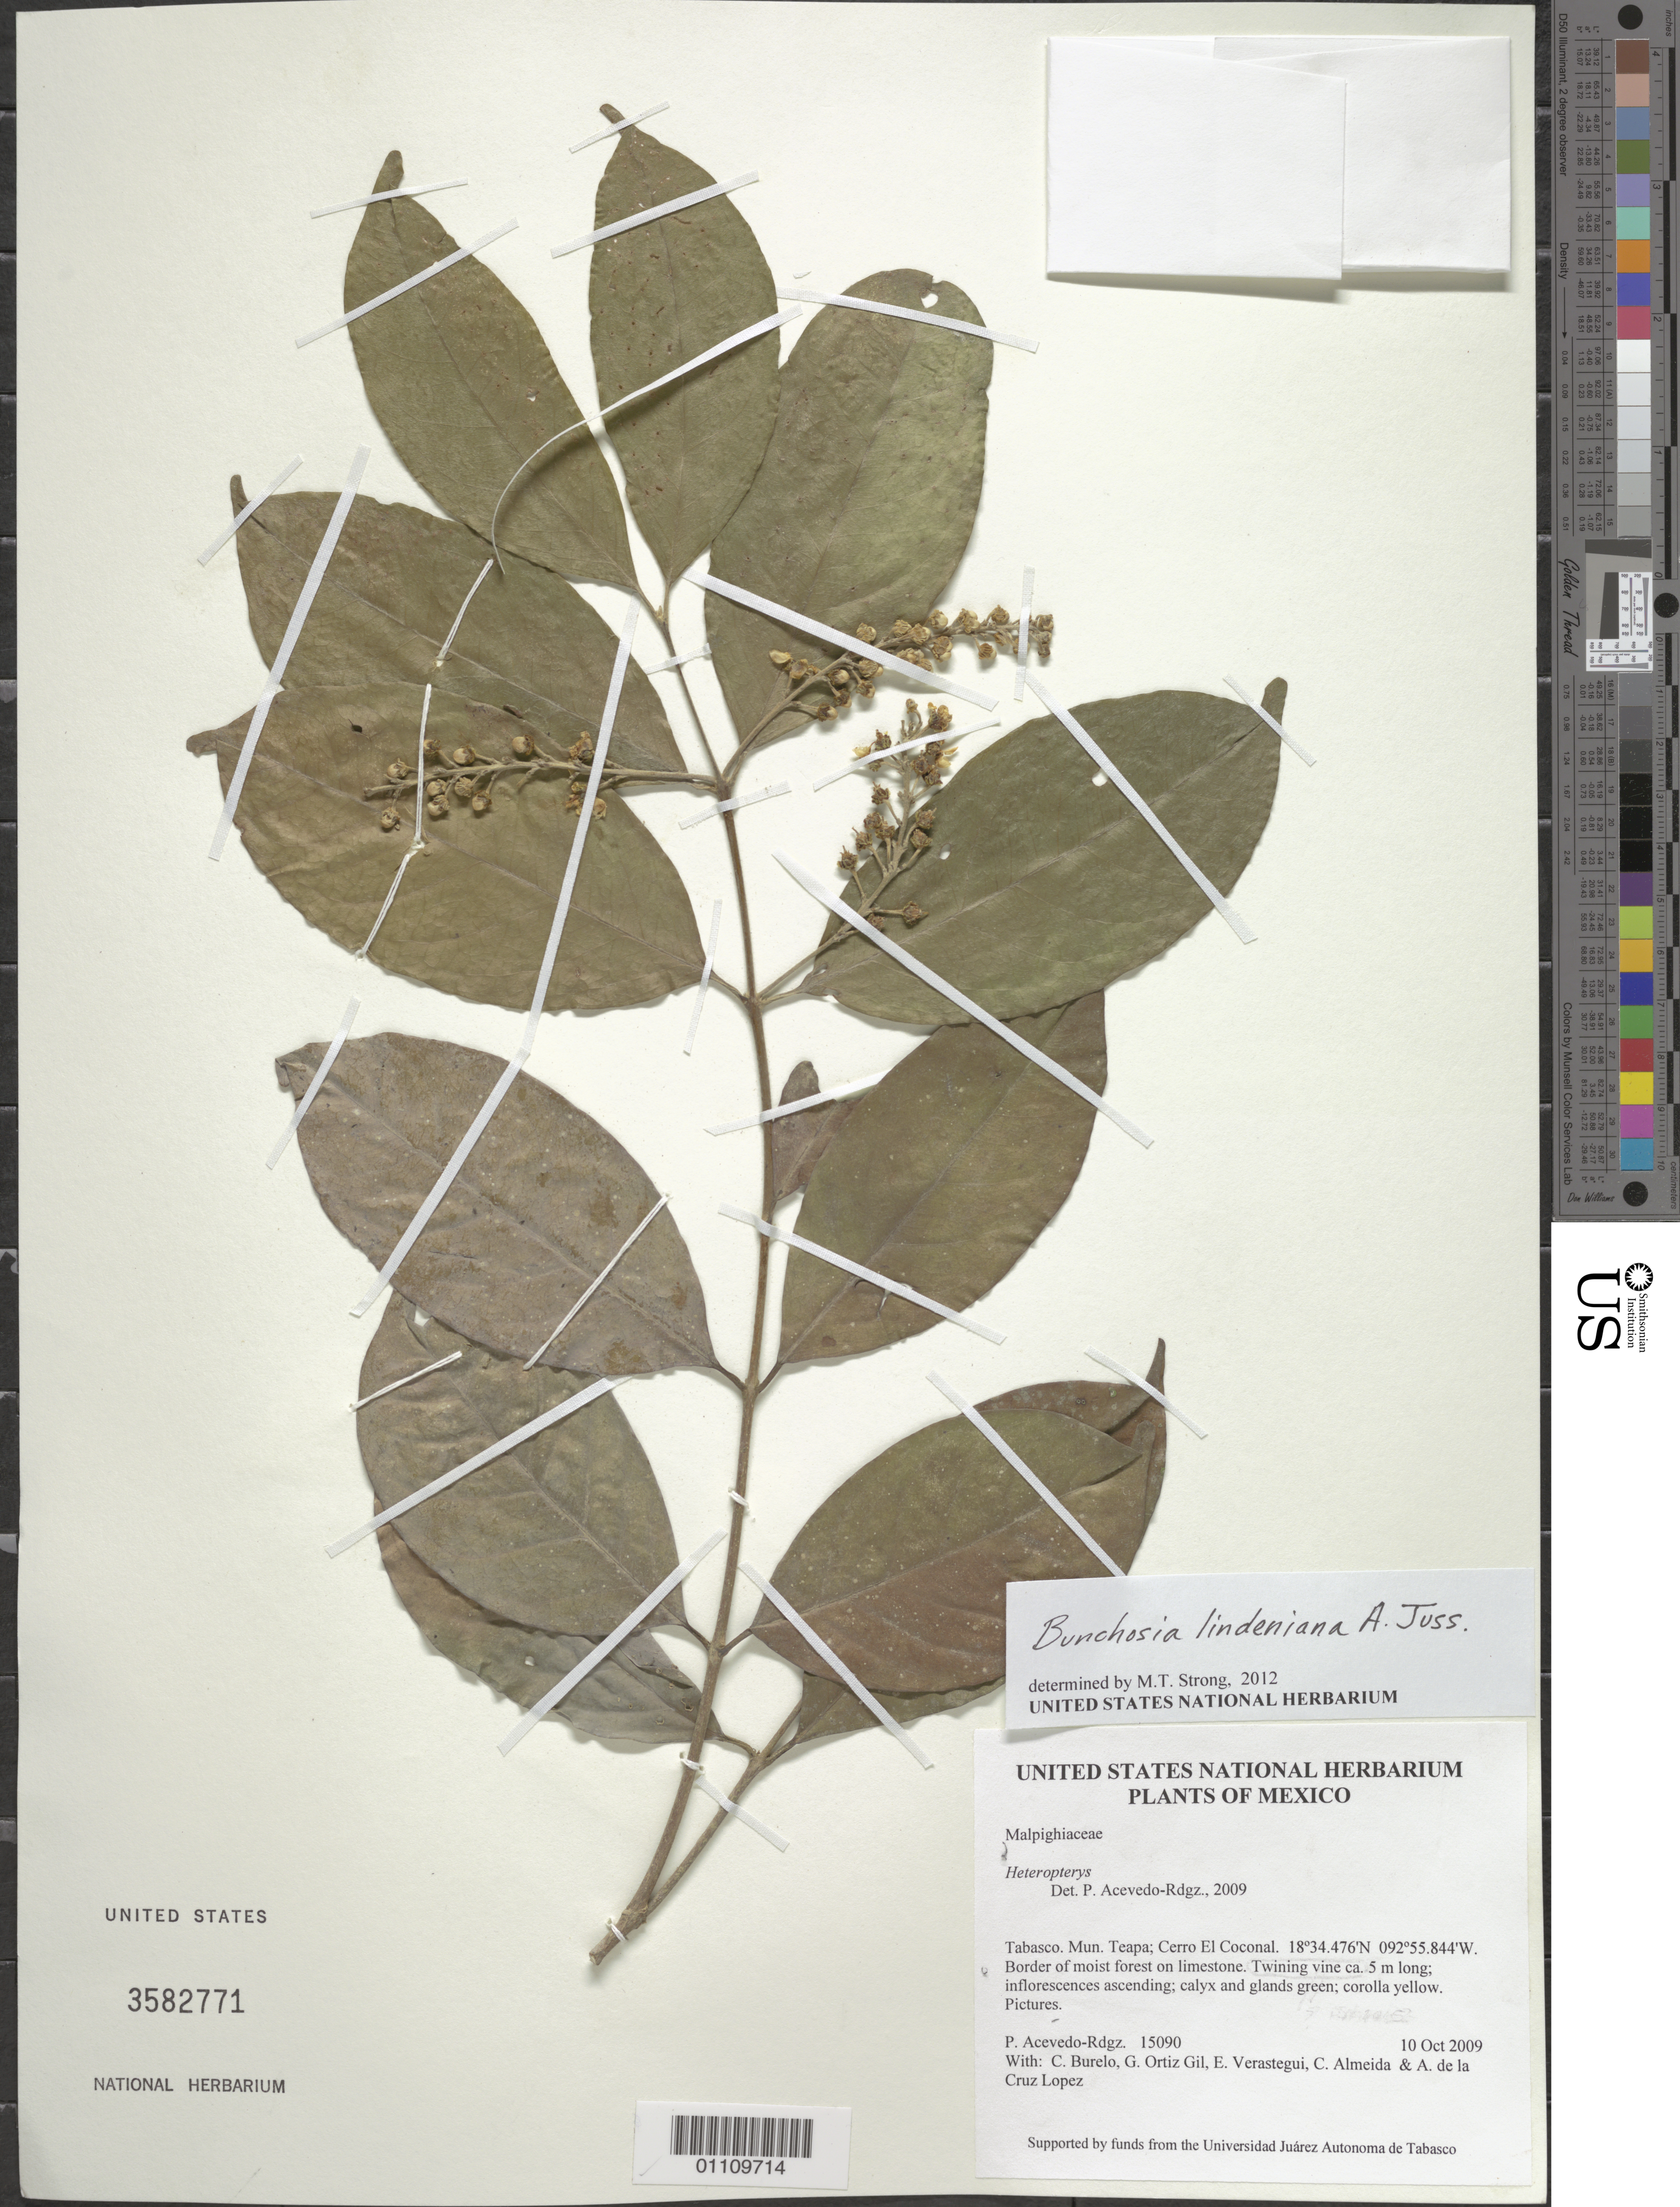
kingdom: Plantae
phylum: Tracheophyta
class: Magnoliopsida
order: Malpighiales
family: Malpighiaceae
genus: Bunchosia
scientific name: Bunchosia lindeniana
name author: A. Juss.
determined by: Strong, M. T., (US), Smithsonian Institution - National Museum of Natural History (UNITED STATES)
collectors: P. Acevedo-Rodr., C. Burelo, G. Ortiz, E. Verastegui, C. Almeida & A. de la Cruz Lopez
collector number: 15090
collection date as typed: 10 Oct 2009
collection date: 2009-10-10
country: Mexico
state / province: Tabasco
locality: Mun. Teapa; Cerro El Coconal.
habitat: Border of moist forest on limestone.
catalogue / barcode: US 3582771